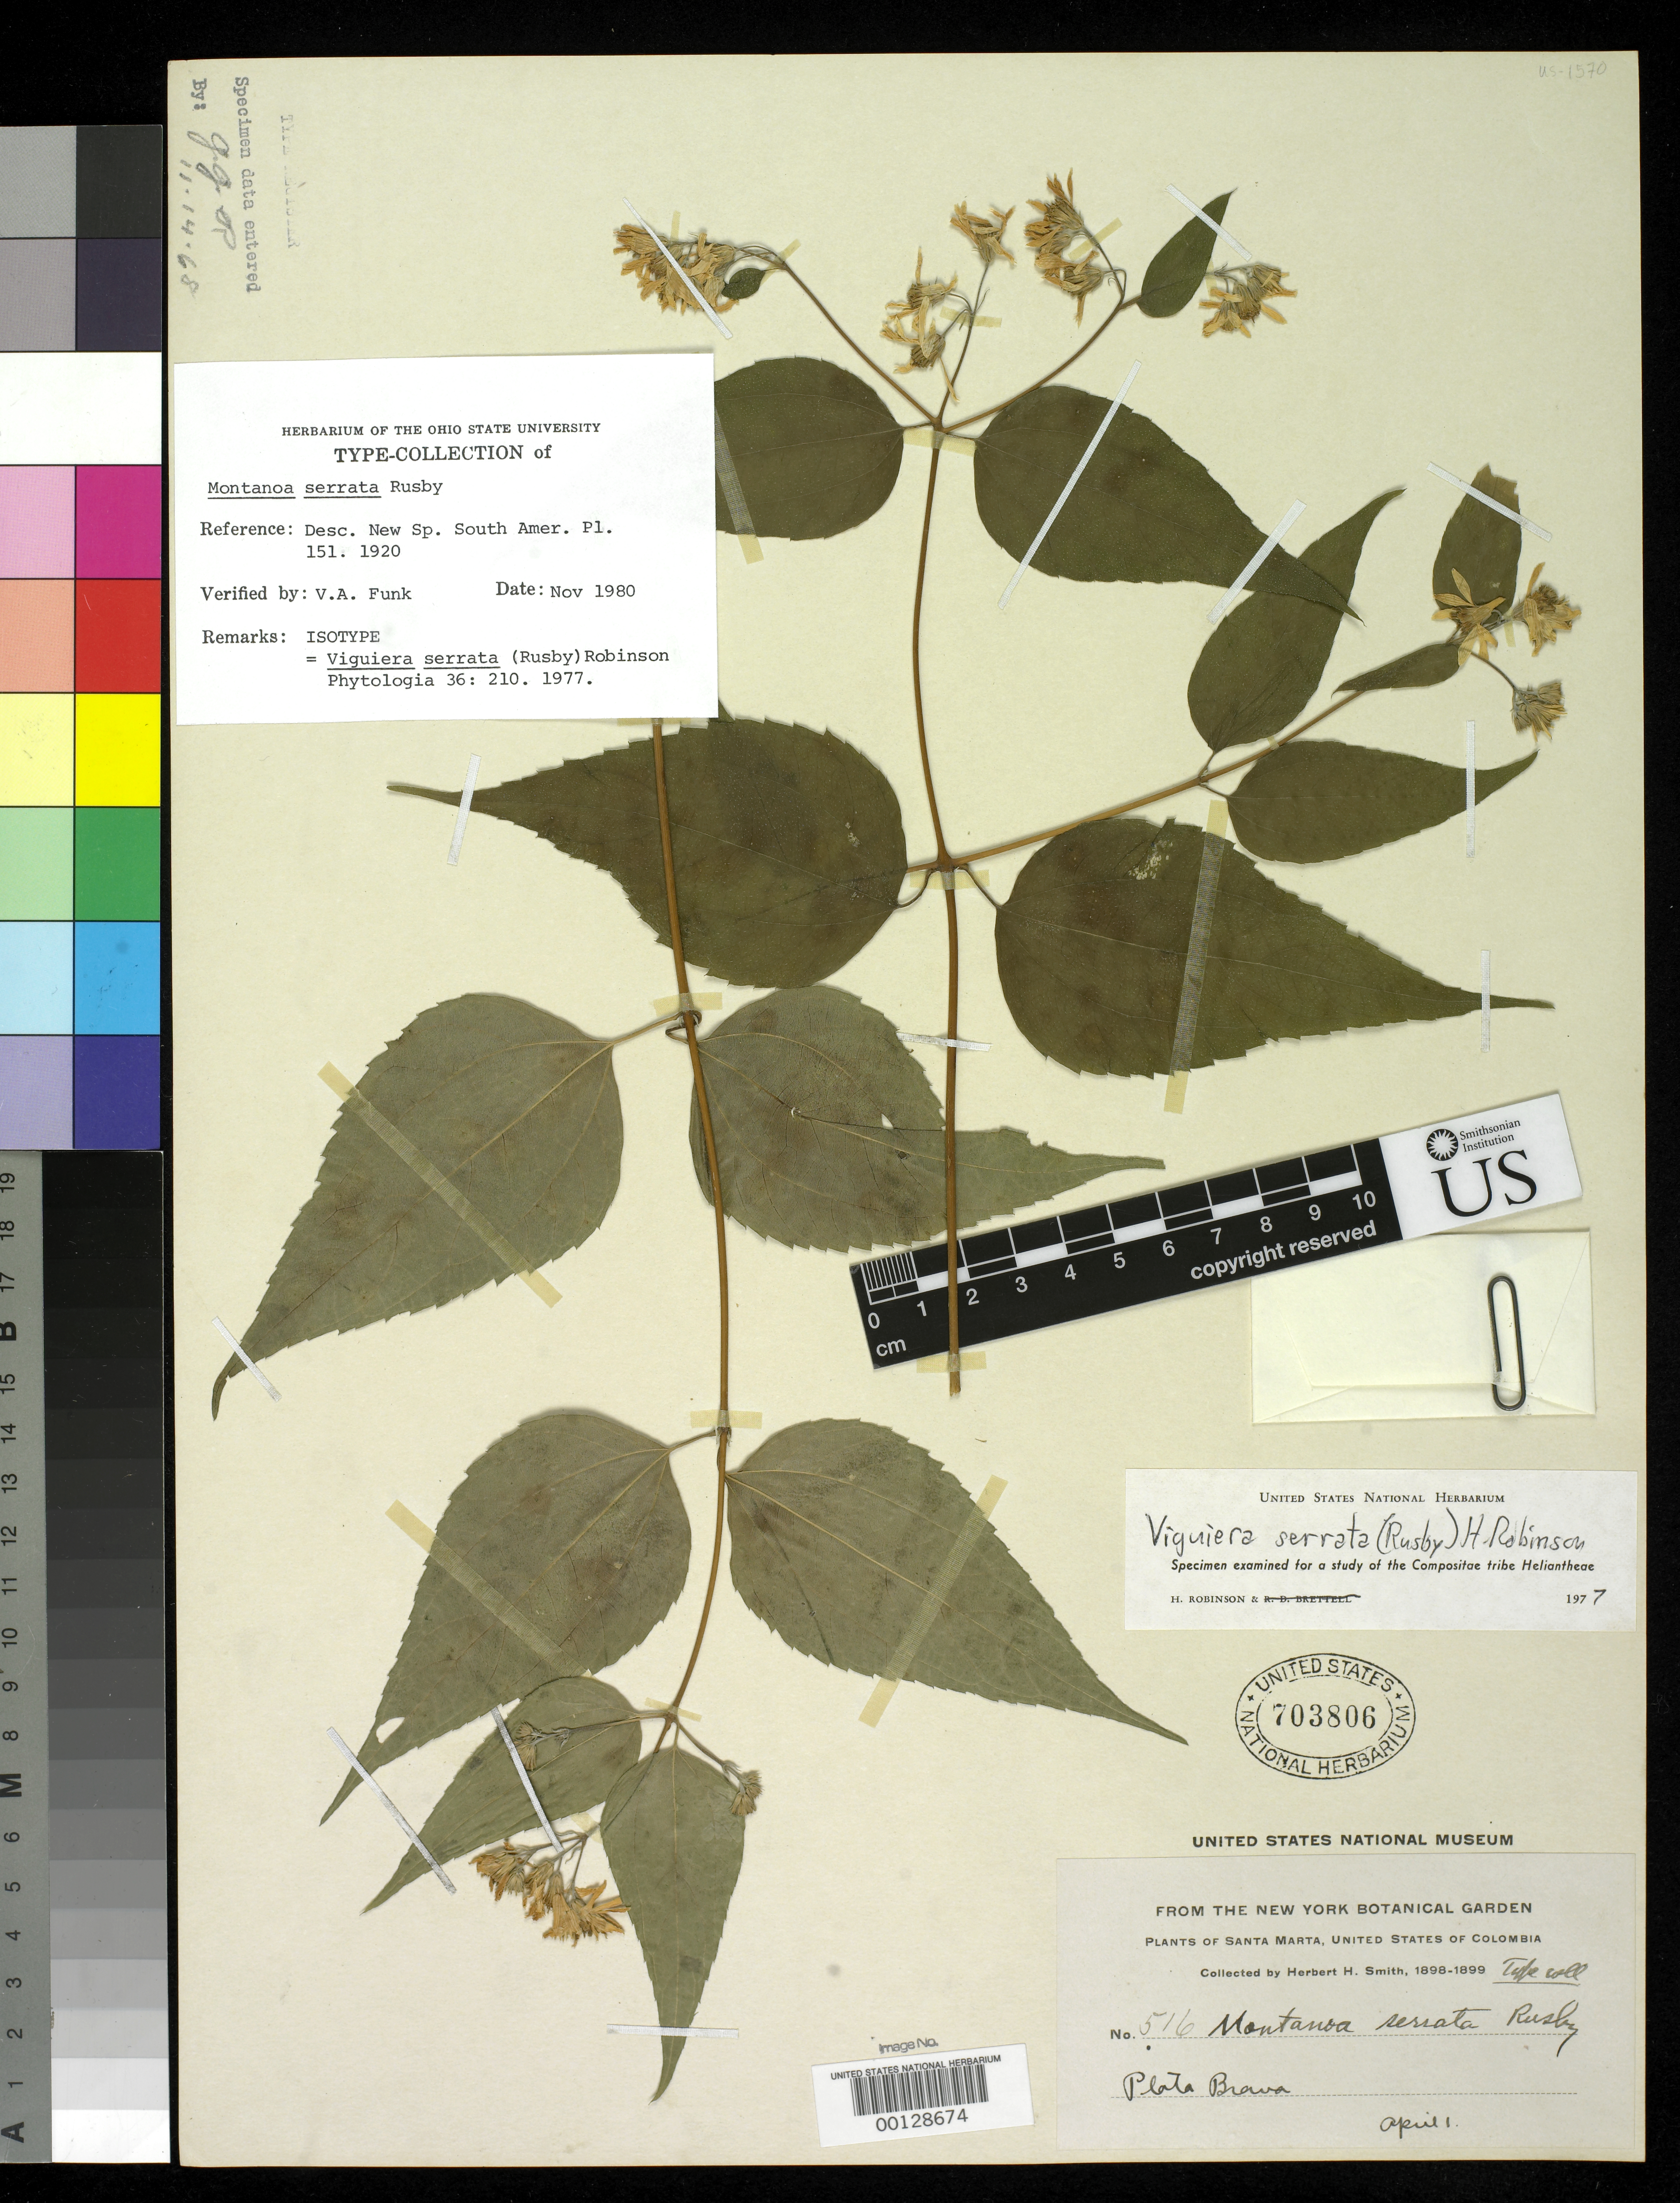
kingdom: Plantae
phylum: Tracheophyta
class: Magnoliopsida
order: Asterales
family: Asteraceae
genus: Montanoa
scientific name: Montanoa serrata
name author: Rusby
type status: Isotype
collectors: Herbert H. Smith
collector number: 516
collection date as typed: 01 Apr 1899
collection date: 1899-04-01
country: Colombia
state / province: Magdalena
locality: Near coast at Playa Brava. Santa Marta.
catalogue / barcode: US 703806